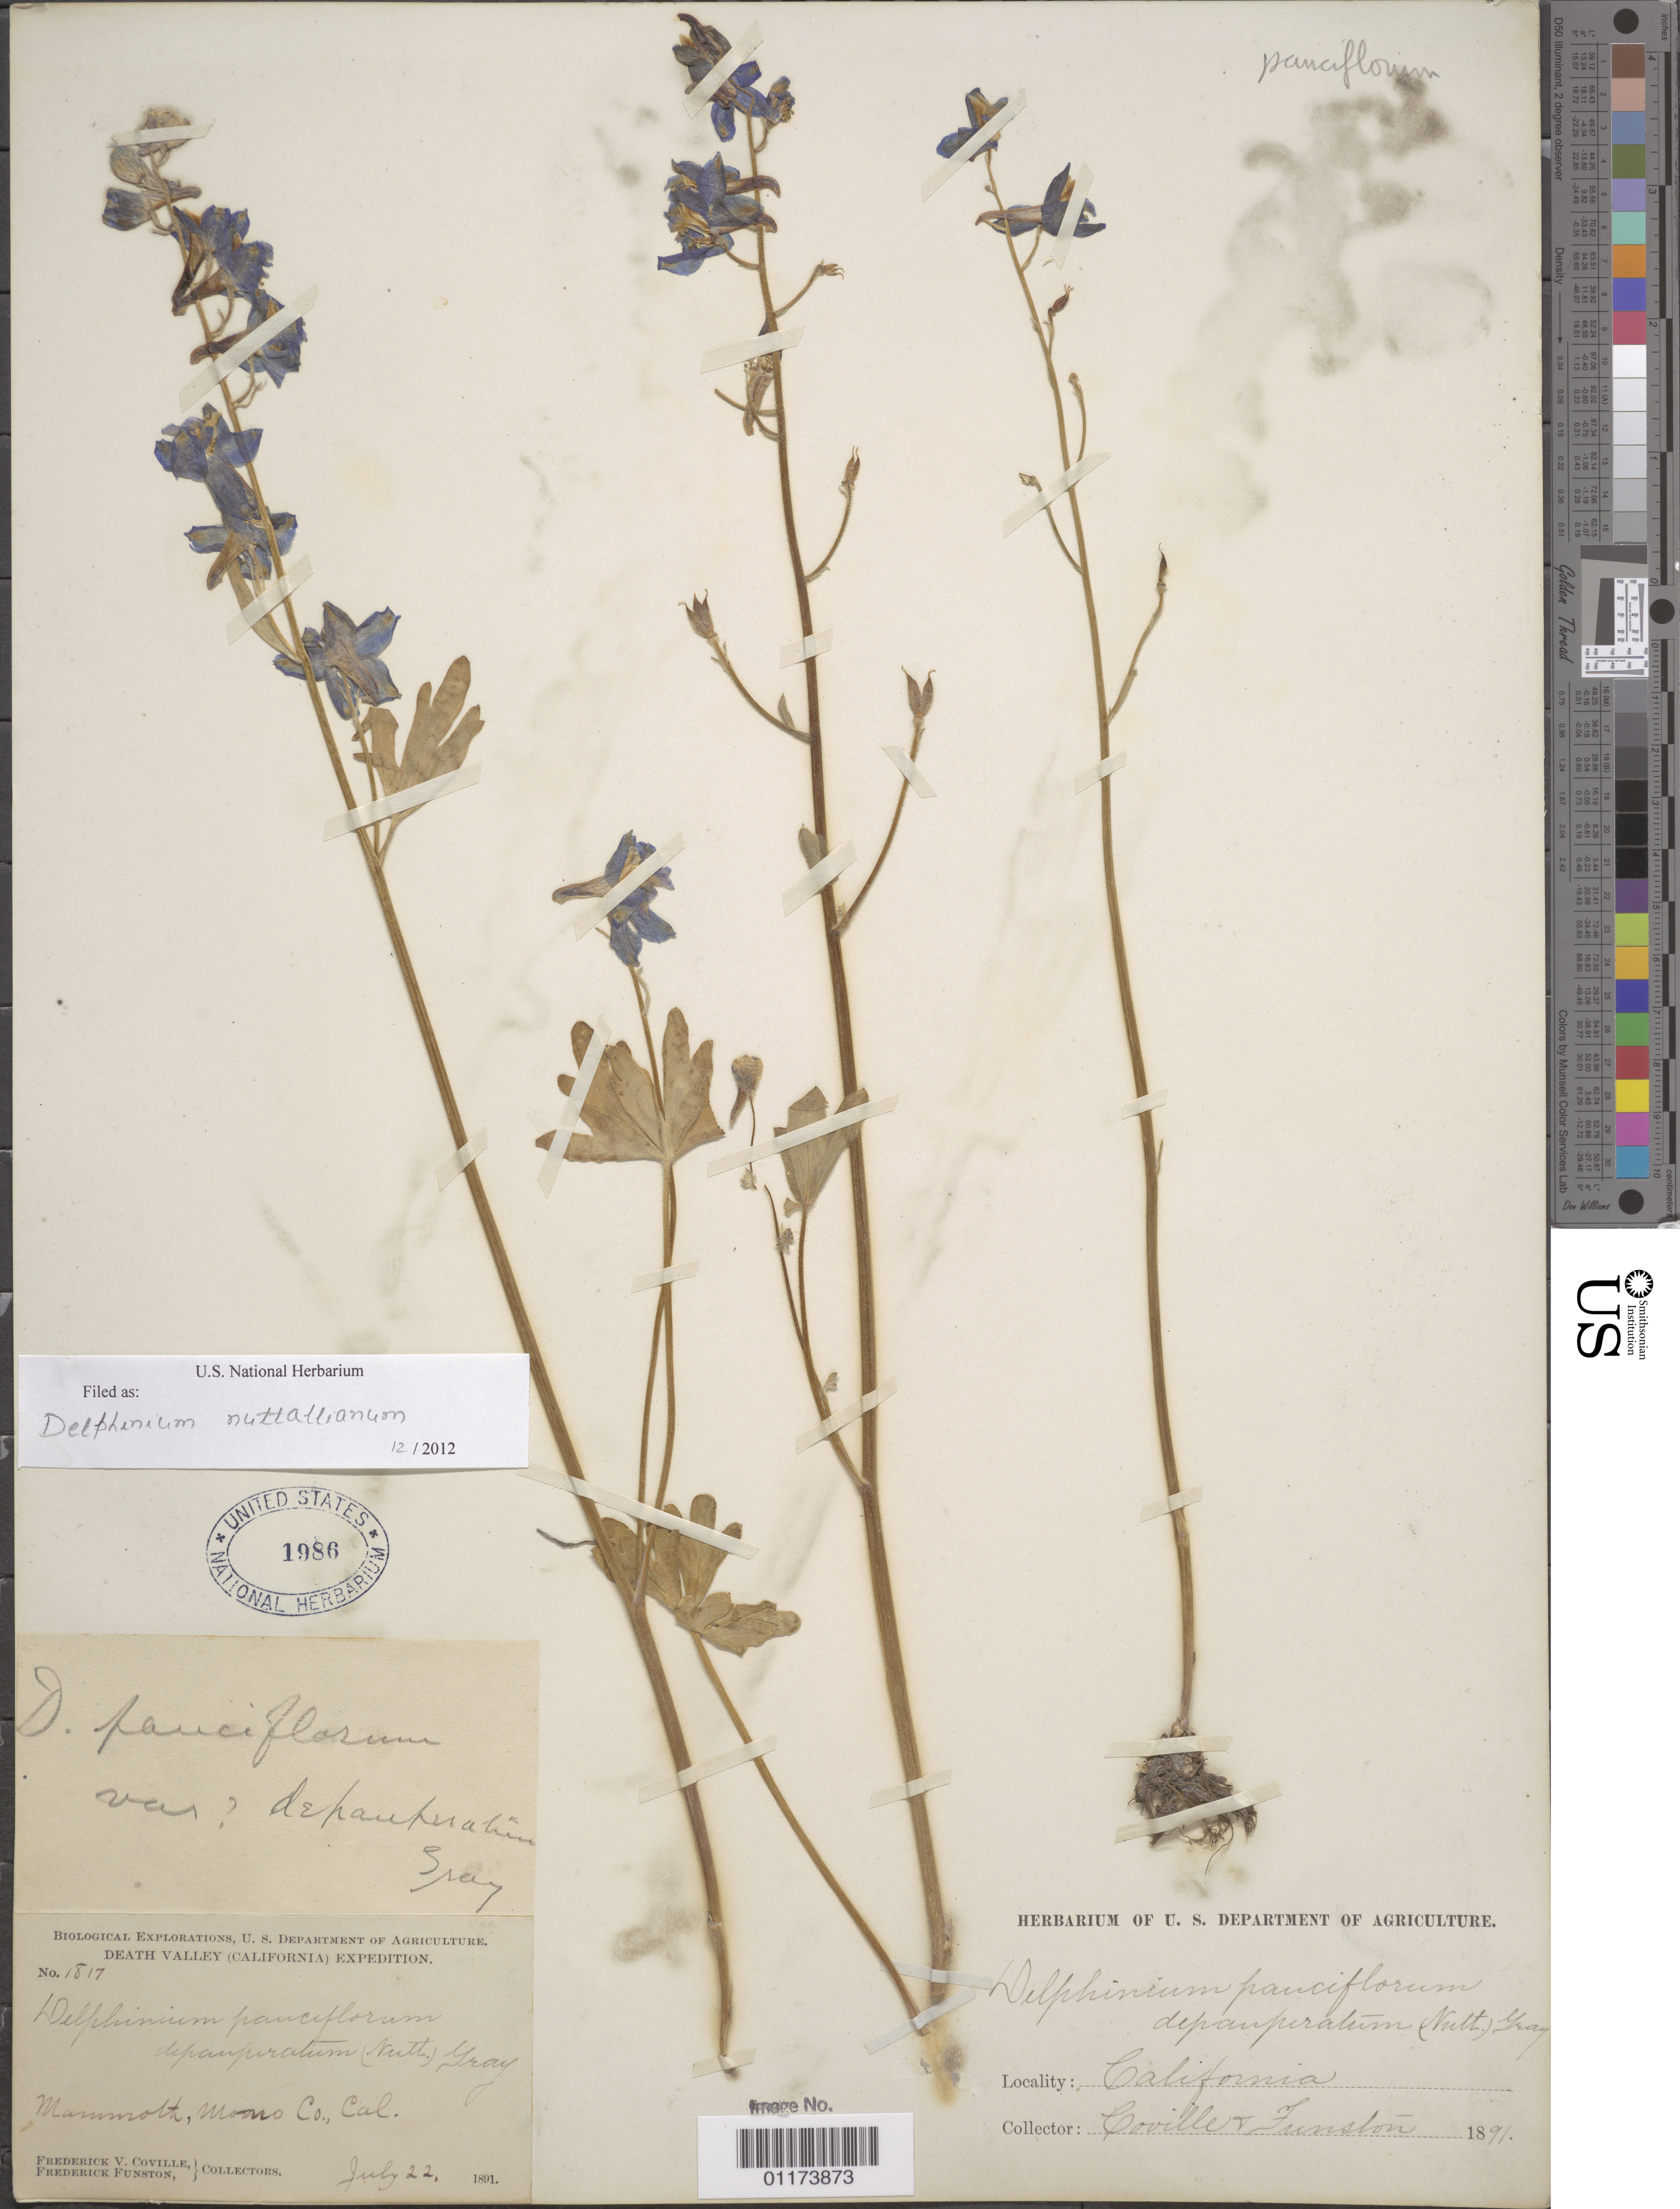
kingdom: Plantae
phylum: Tracheophyta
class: Magnoliopsida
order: Ranunculales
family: Ranunculaceae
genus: Delphinium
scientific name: Delphinium nuttallianum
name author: E. Pritz. ex Walpers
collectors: F. V. Coville & F. Funston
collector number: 1817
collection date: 1891-07-22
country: United States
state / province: California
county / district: Mono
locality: Mammoth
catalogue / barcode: US 1986